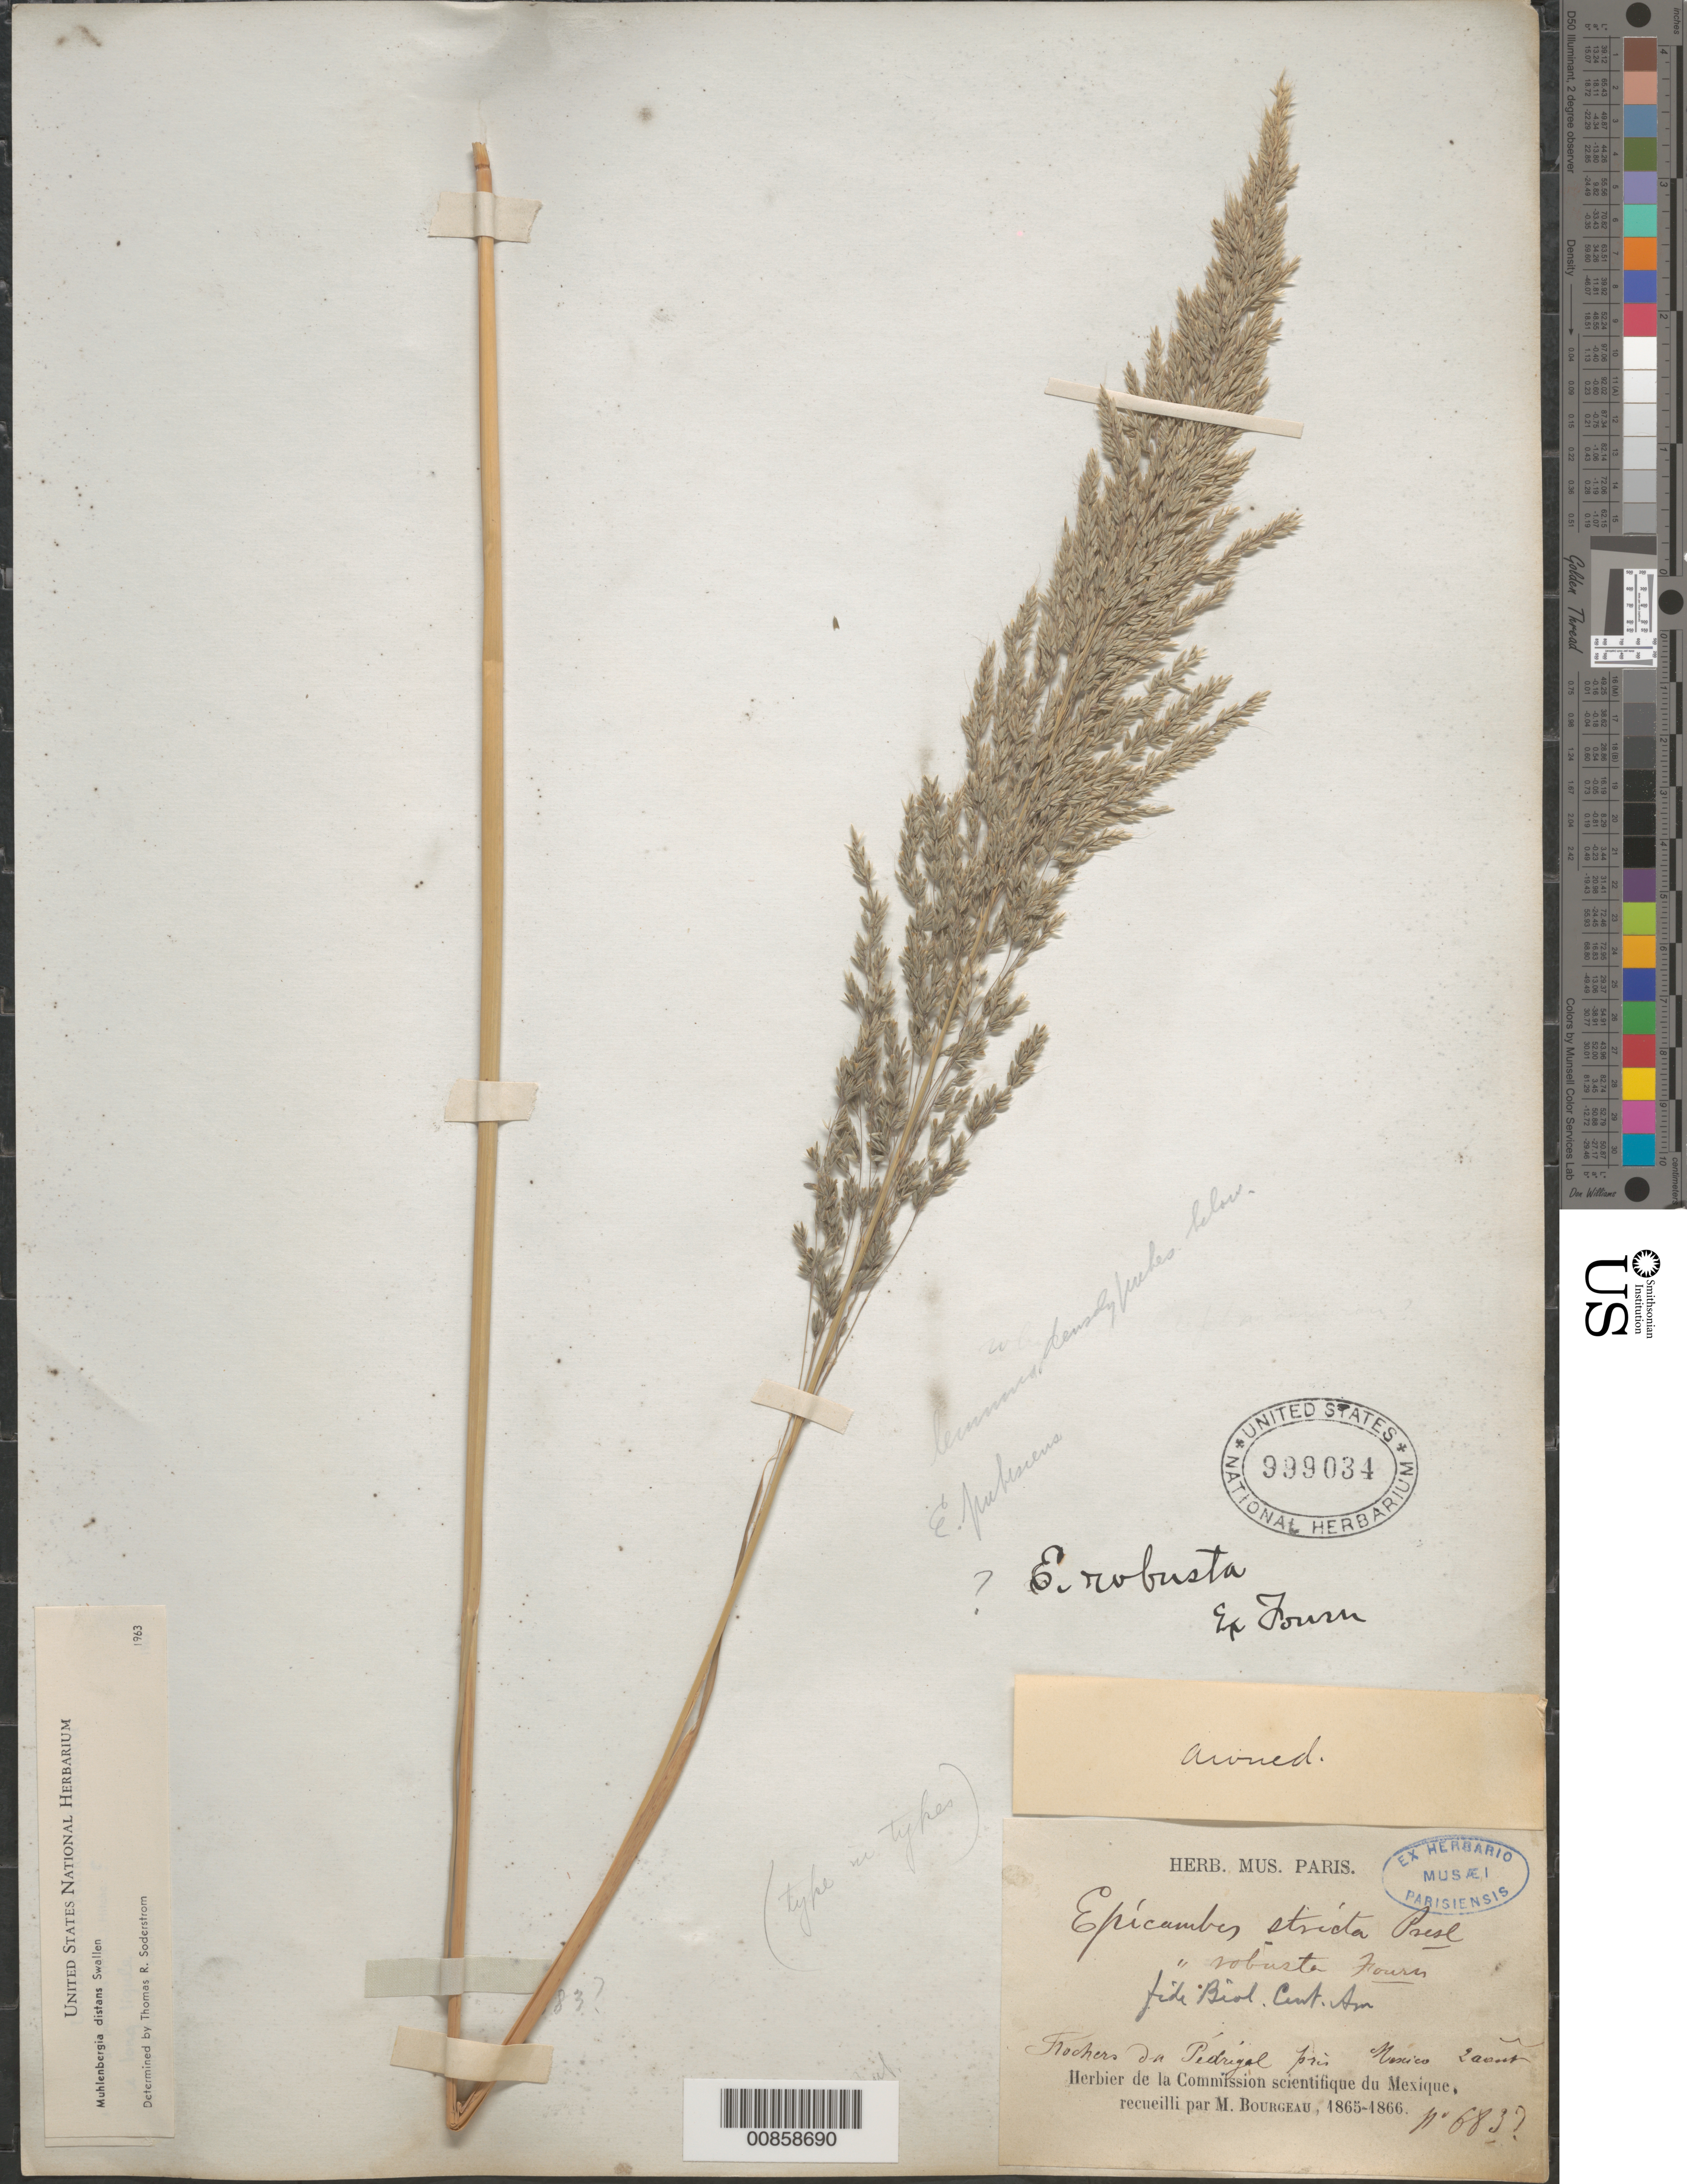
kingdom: Plantae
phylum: Tracheophyta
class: Liliopsida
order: Poales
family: Poaceae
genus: Muhlenbergia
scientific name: Muhlenbergia distans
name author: Swallen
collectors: M. Bourgeau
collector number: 683?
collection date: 1865-08-20/1866-08-20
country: Mexico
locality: Rochers du Pédrégal près Mexico.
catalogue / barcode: US 999034